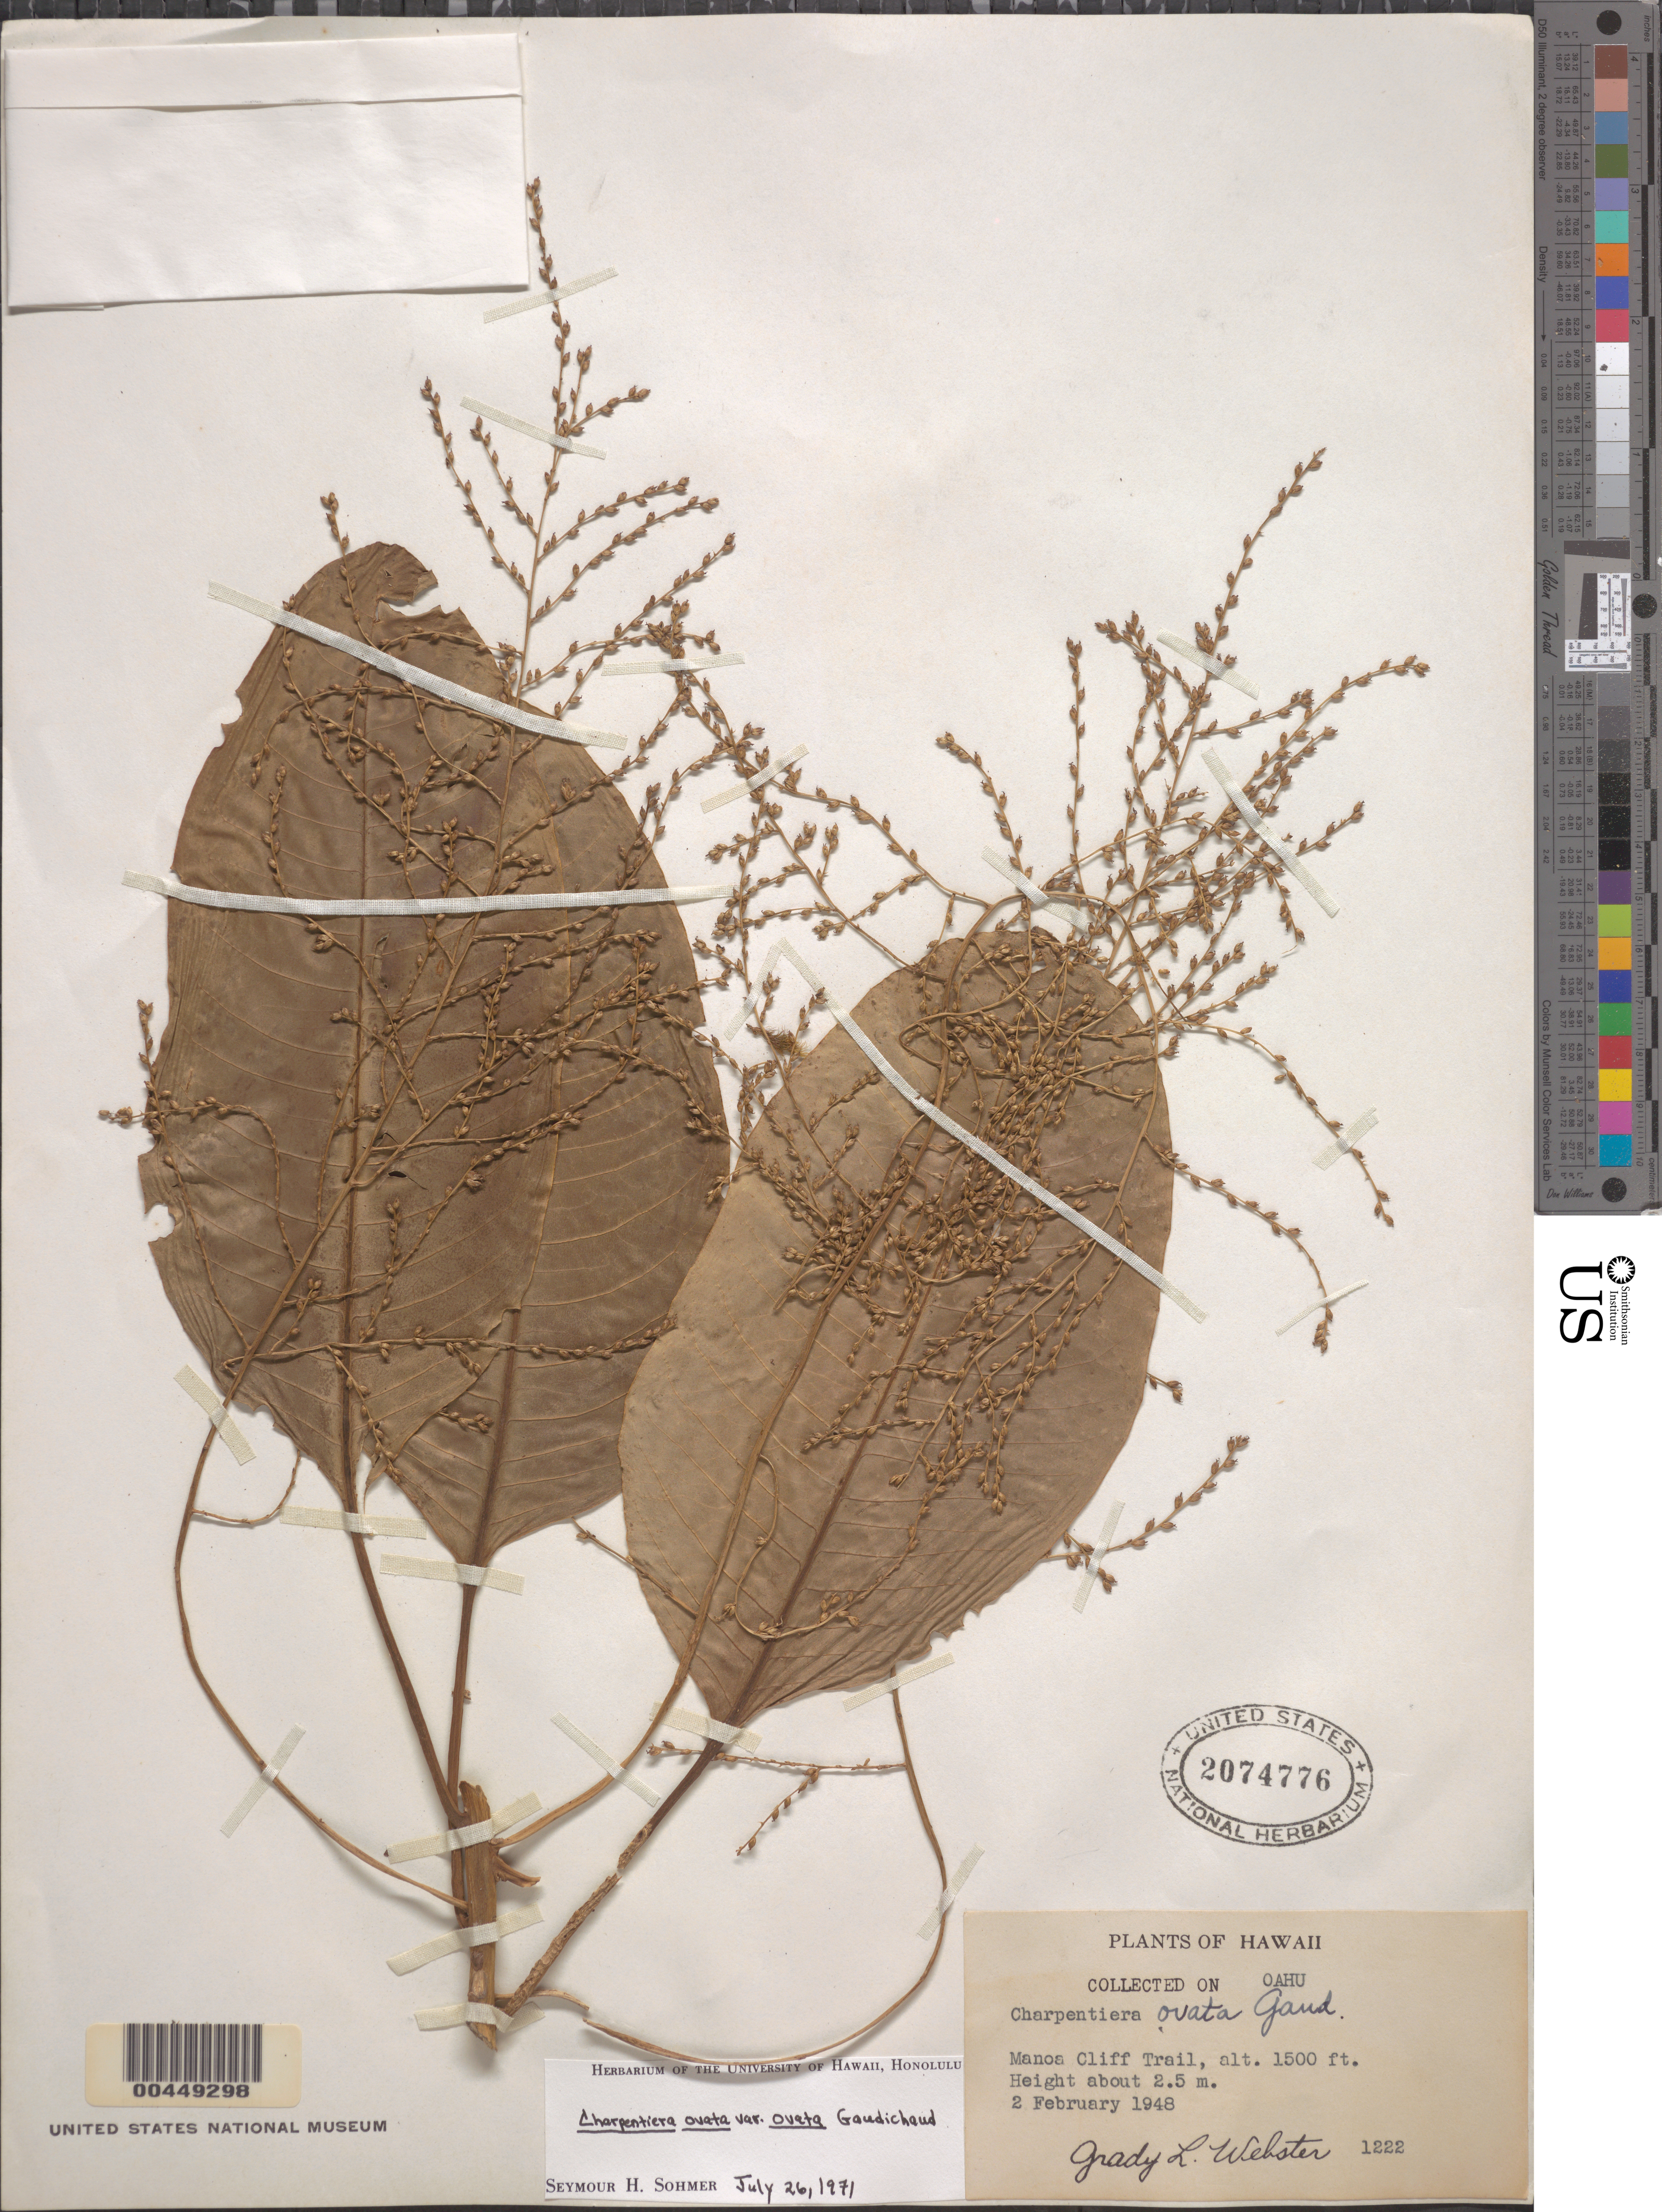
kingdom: Plantae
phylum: Tracheophyta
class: Magnoliopsida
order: Caryophyllales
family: Amaranthaceae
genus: Charpentiera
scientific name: Charpentiera ovata var. ovata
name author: Gaudich.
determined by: Sohmer, S. H.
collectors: G. L. Webster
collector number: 1222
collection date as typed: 2 Feb 1948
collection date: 1948-02-02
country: United States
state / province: Hawaii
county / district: Honolulu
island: Oahu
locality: Manoa Cliff Trail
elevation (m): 457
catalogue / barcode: US 2074776